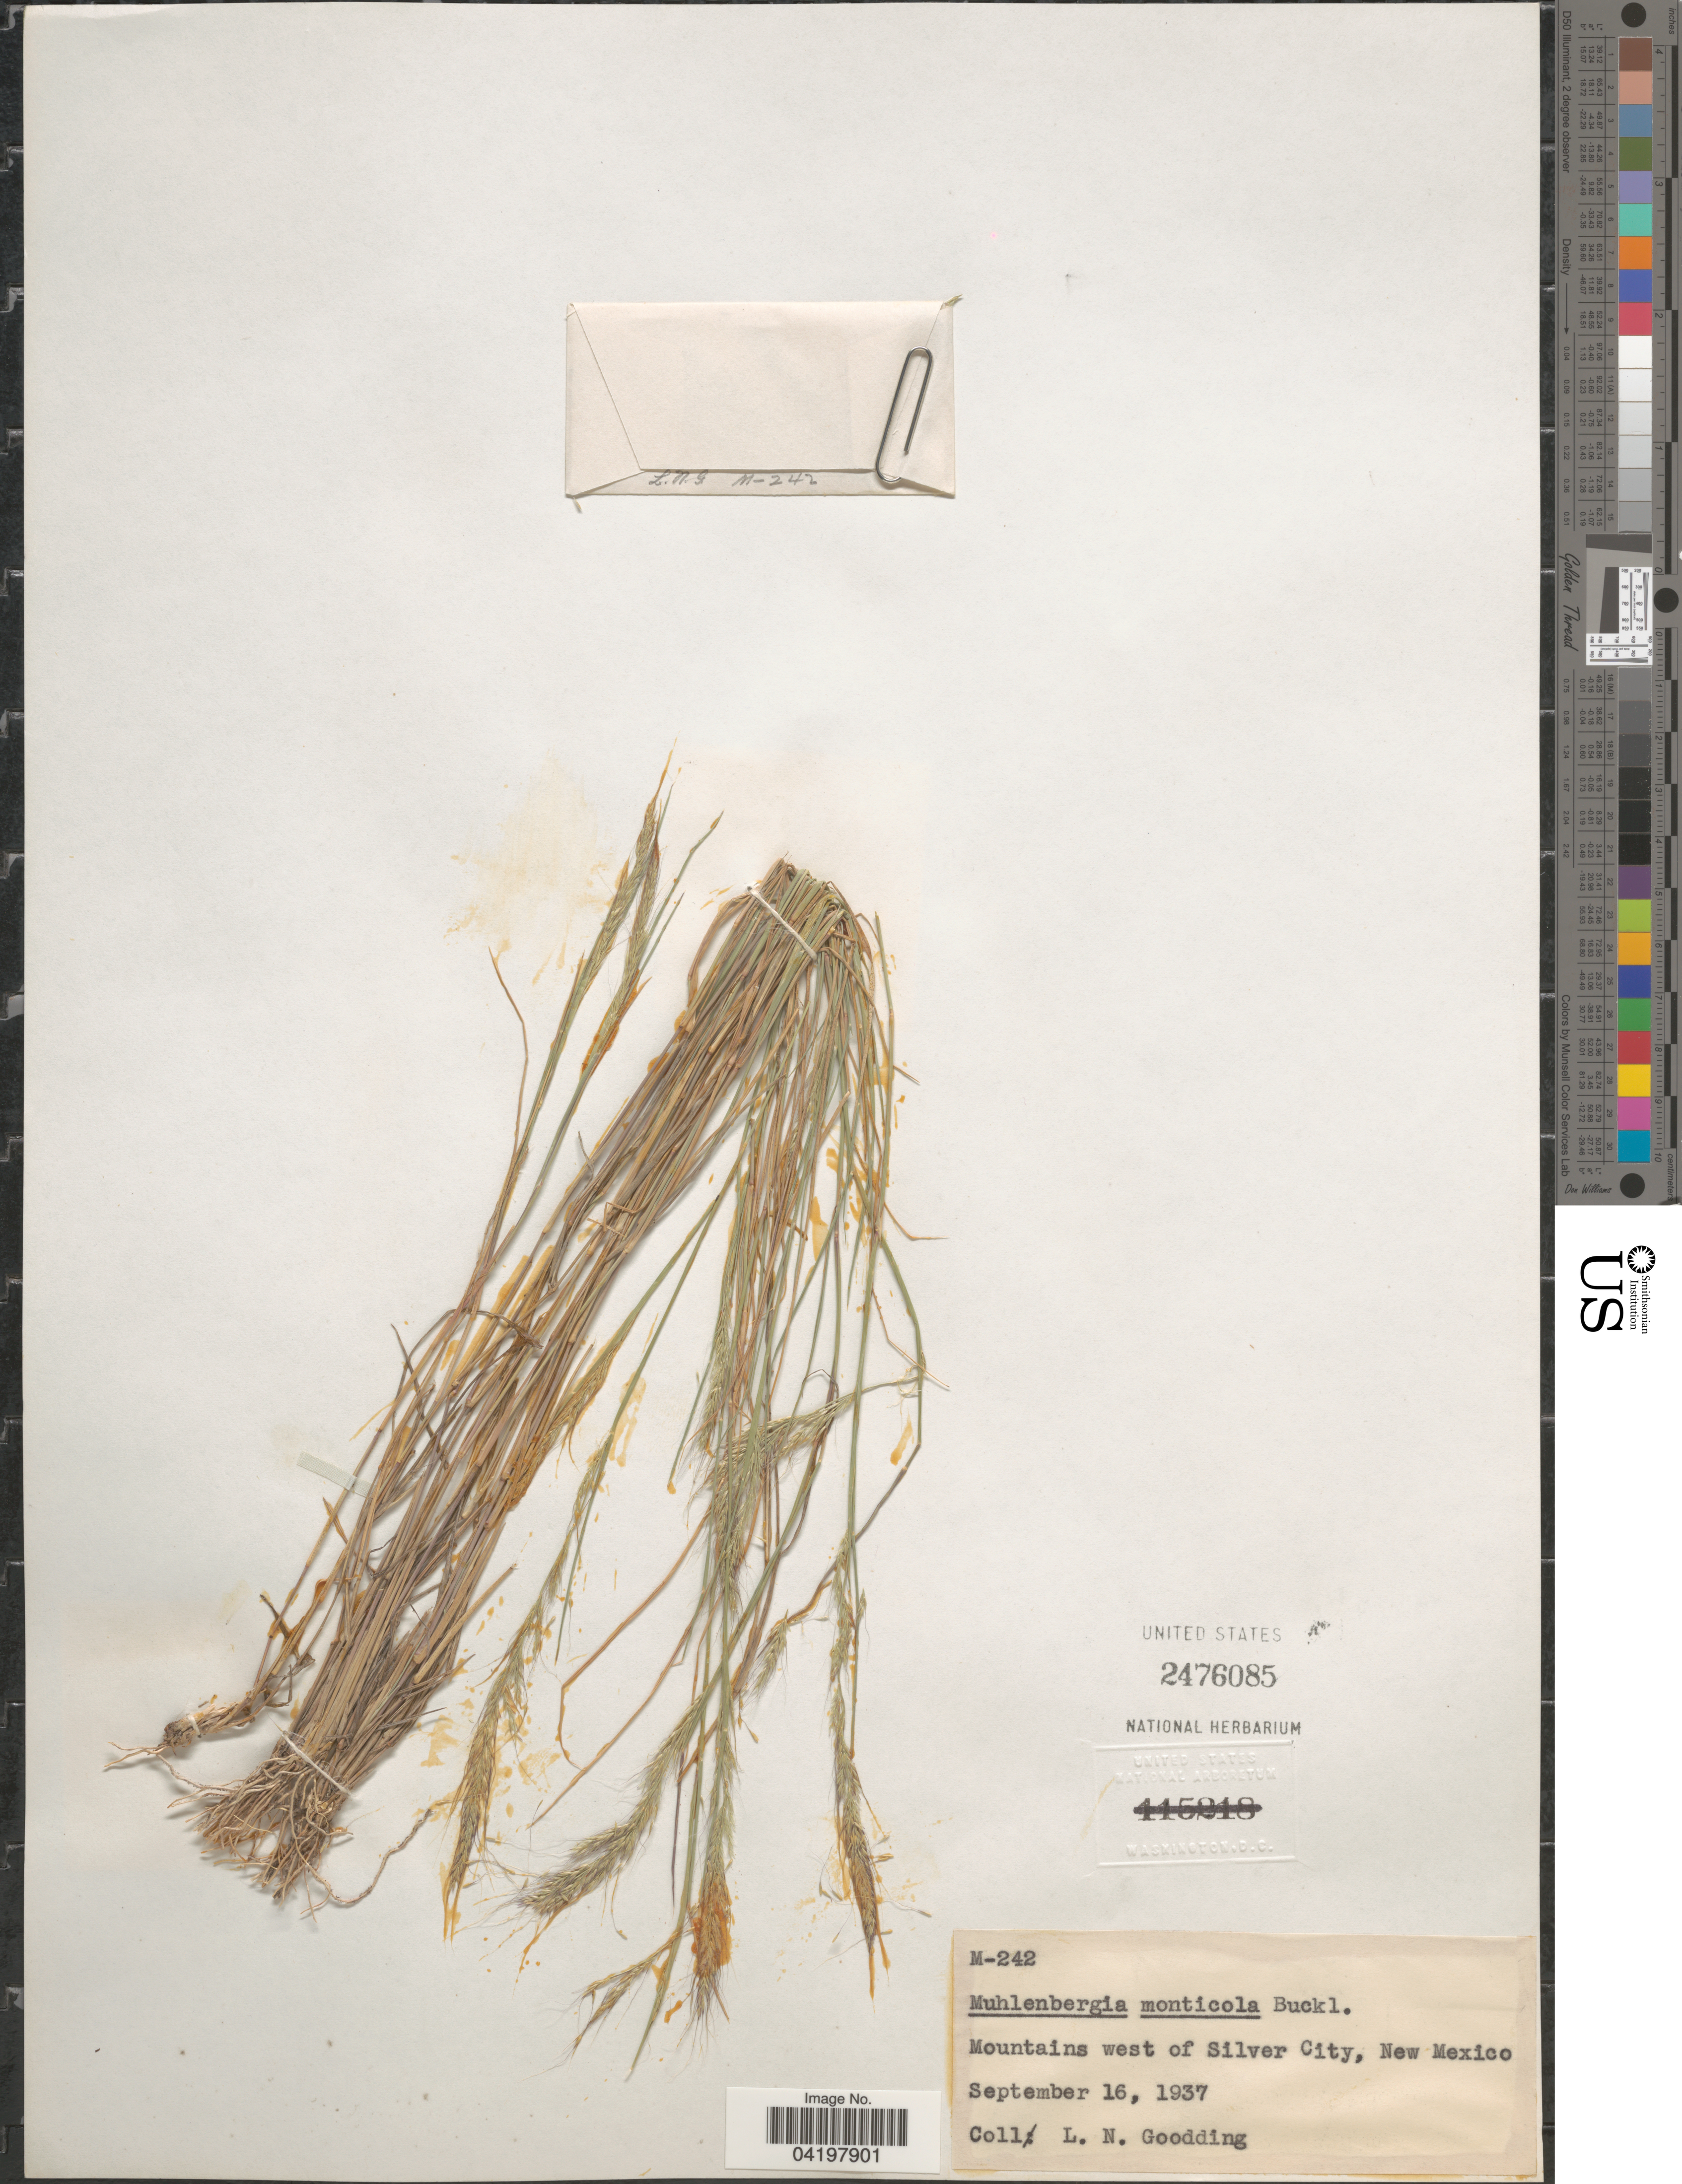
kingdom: Plantae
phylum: Tracheophyta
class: Liliopsida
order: Poales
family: Poaceae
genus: Muhlenbergia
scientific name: Muhlenbergia tenuifolia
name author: (Kunth) Kunth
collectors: L. N. Goodding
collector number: M-242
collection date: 1937-09-16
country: United States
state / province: New Mexico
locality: Mountains west of Silver City.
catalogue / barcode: US 2476085